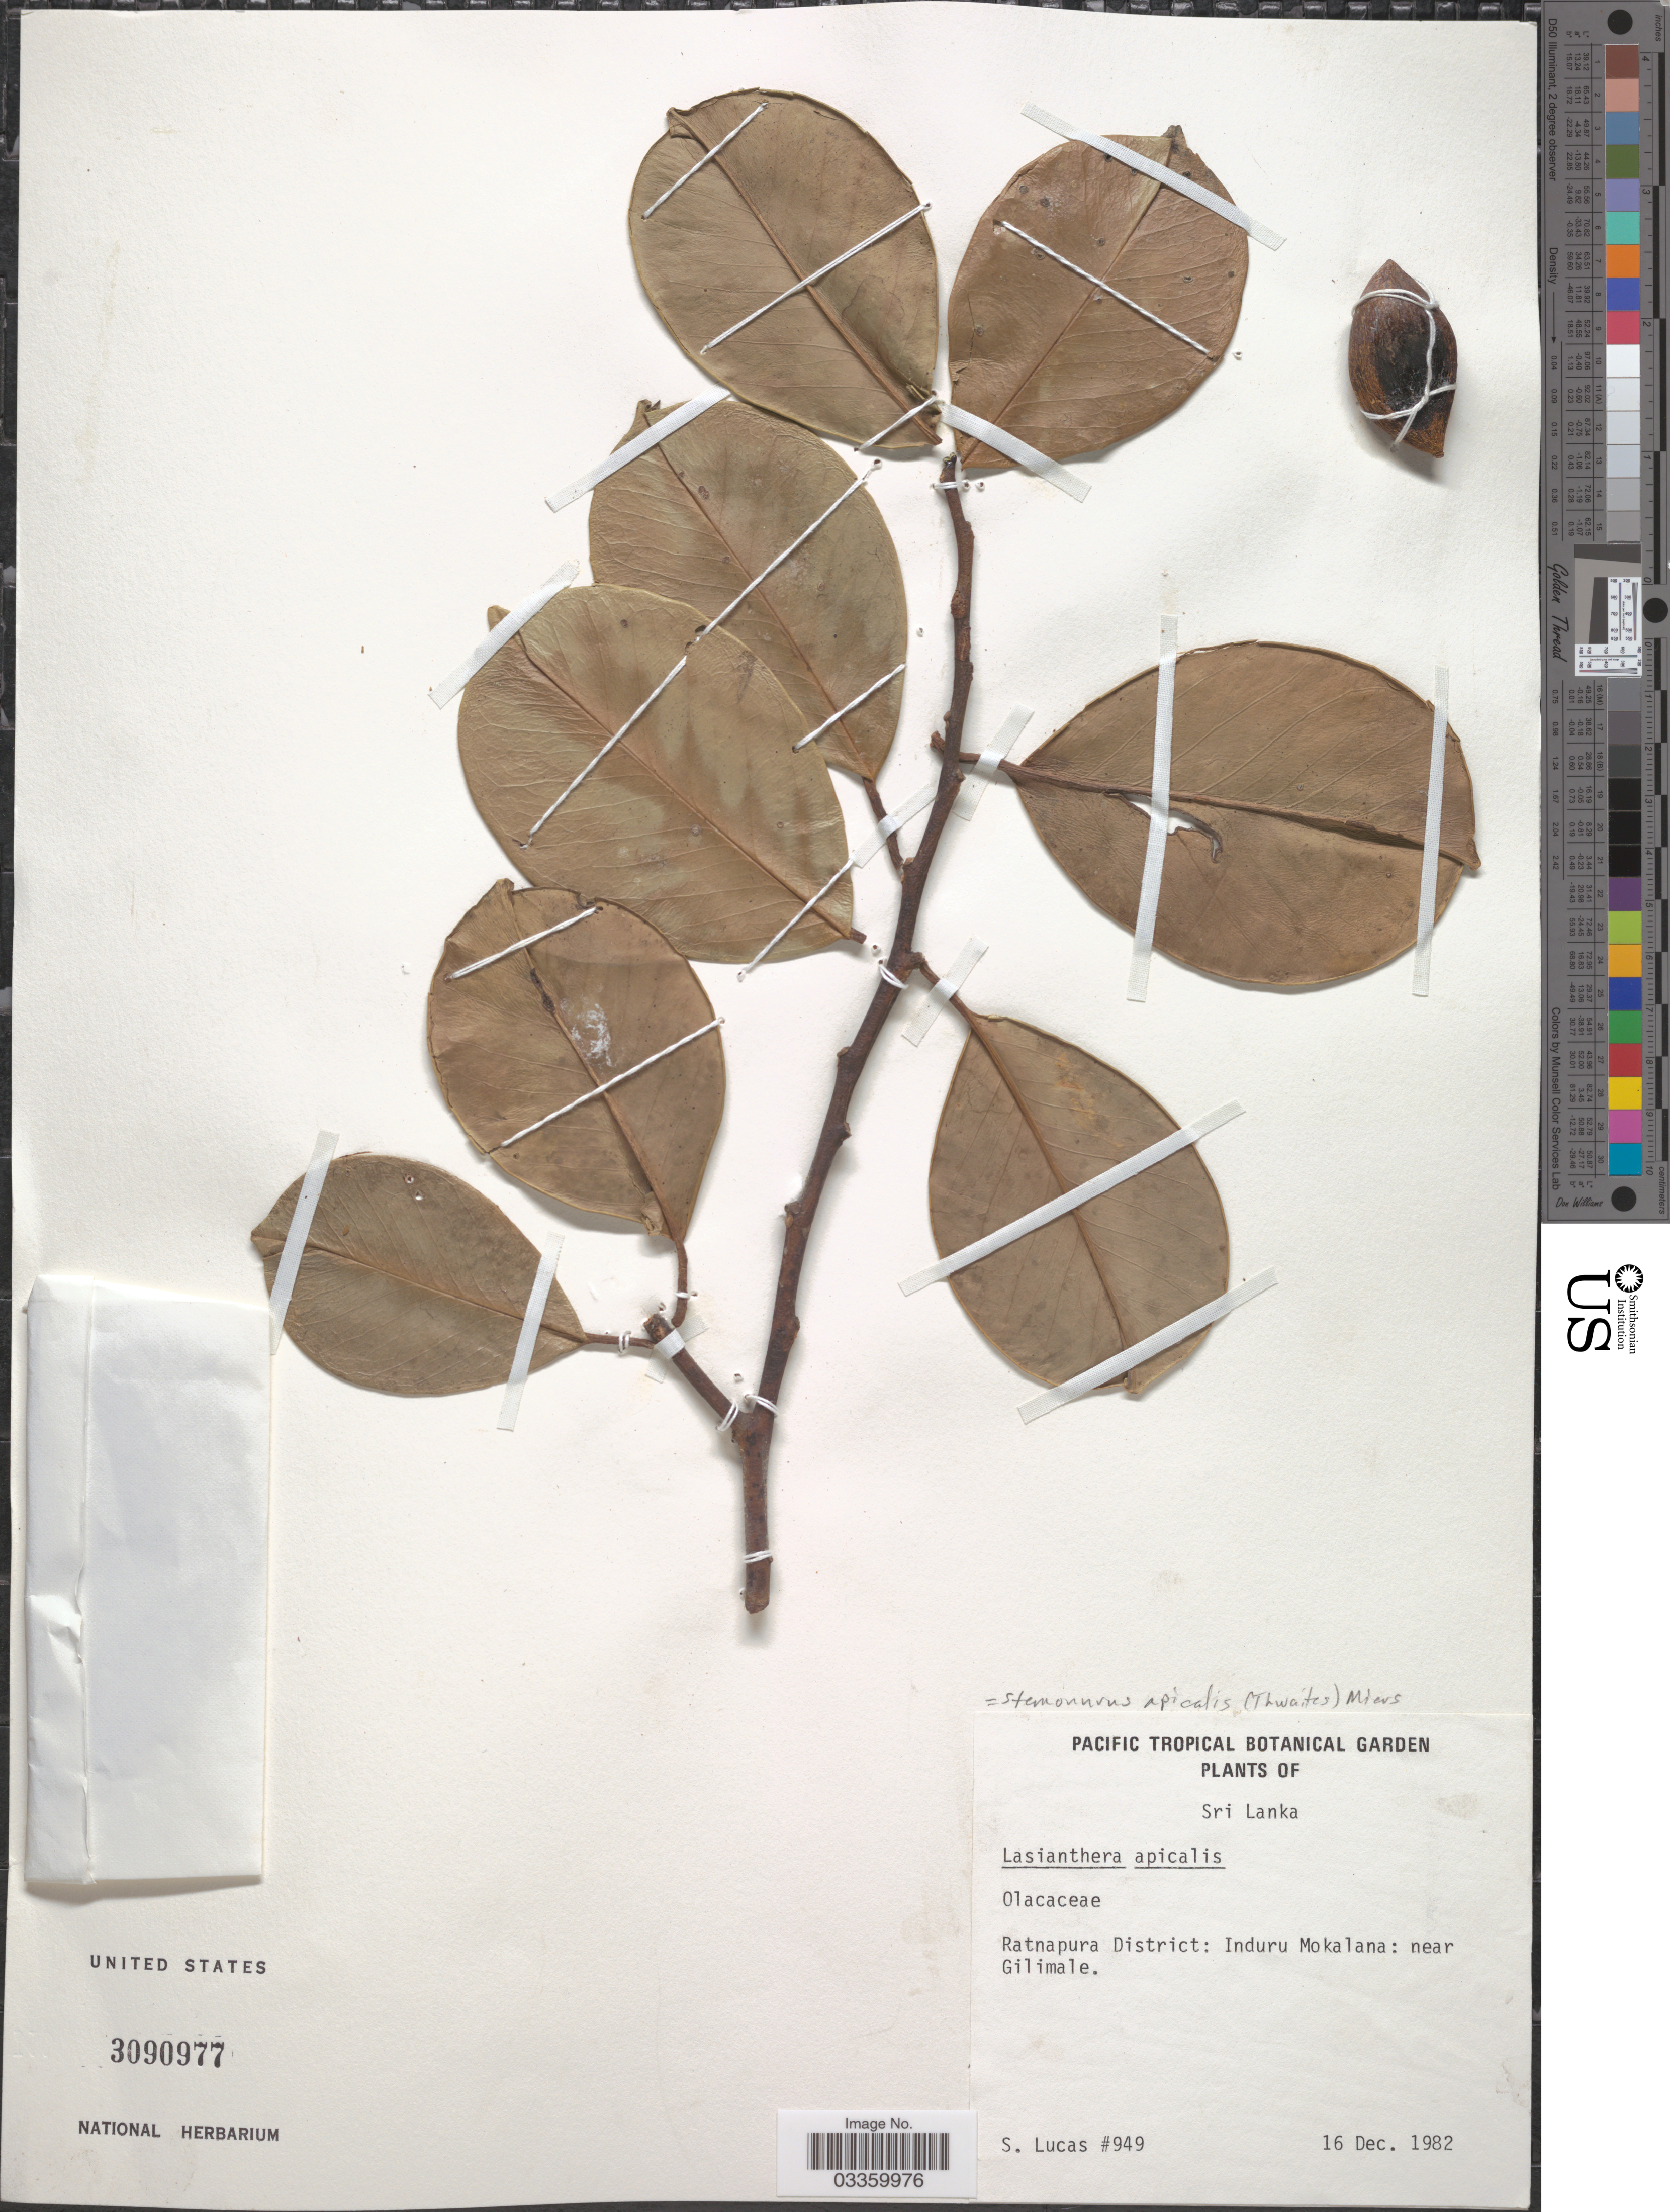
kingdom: Plantae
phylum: Tracheophyta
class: Magnoliopsida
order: Cardiopteridales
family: Stemonuraceae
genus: Stemonurus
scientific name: Stemonurus apicalis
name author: (Thwaites) Miers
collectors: S. Lucas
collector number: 949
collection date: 1982-12-16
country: Sri Lanka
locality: Ratnapura District: Induru Mokalana: near Gilimale.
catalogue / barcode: US 3090977